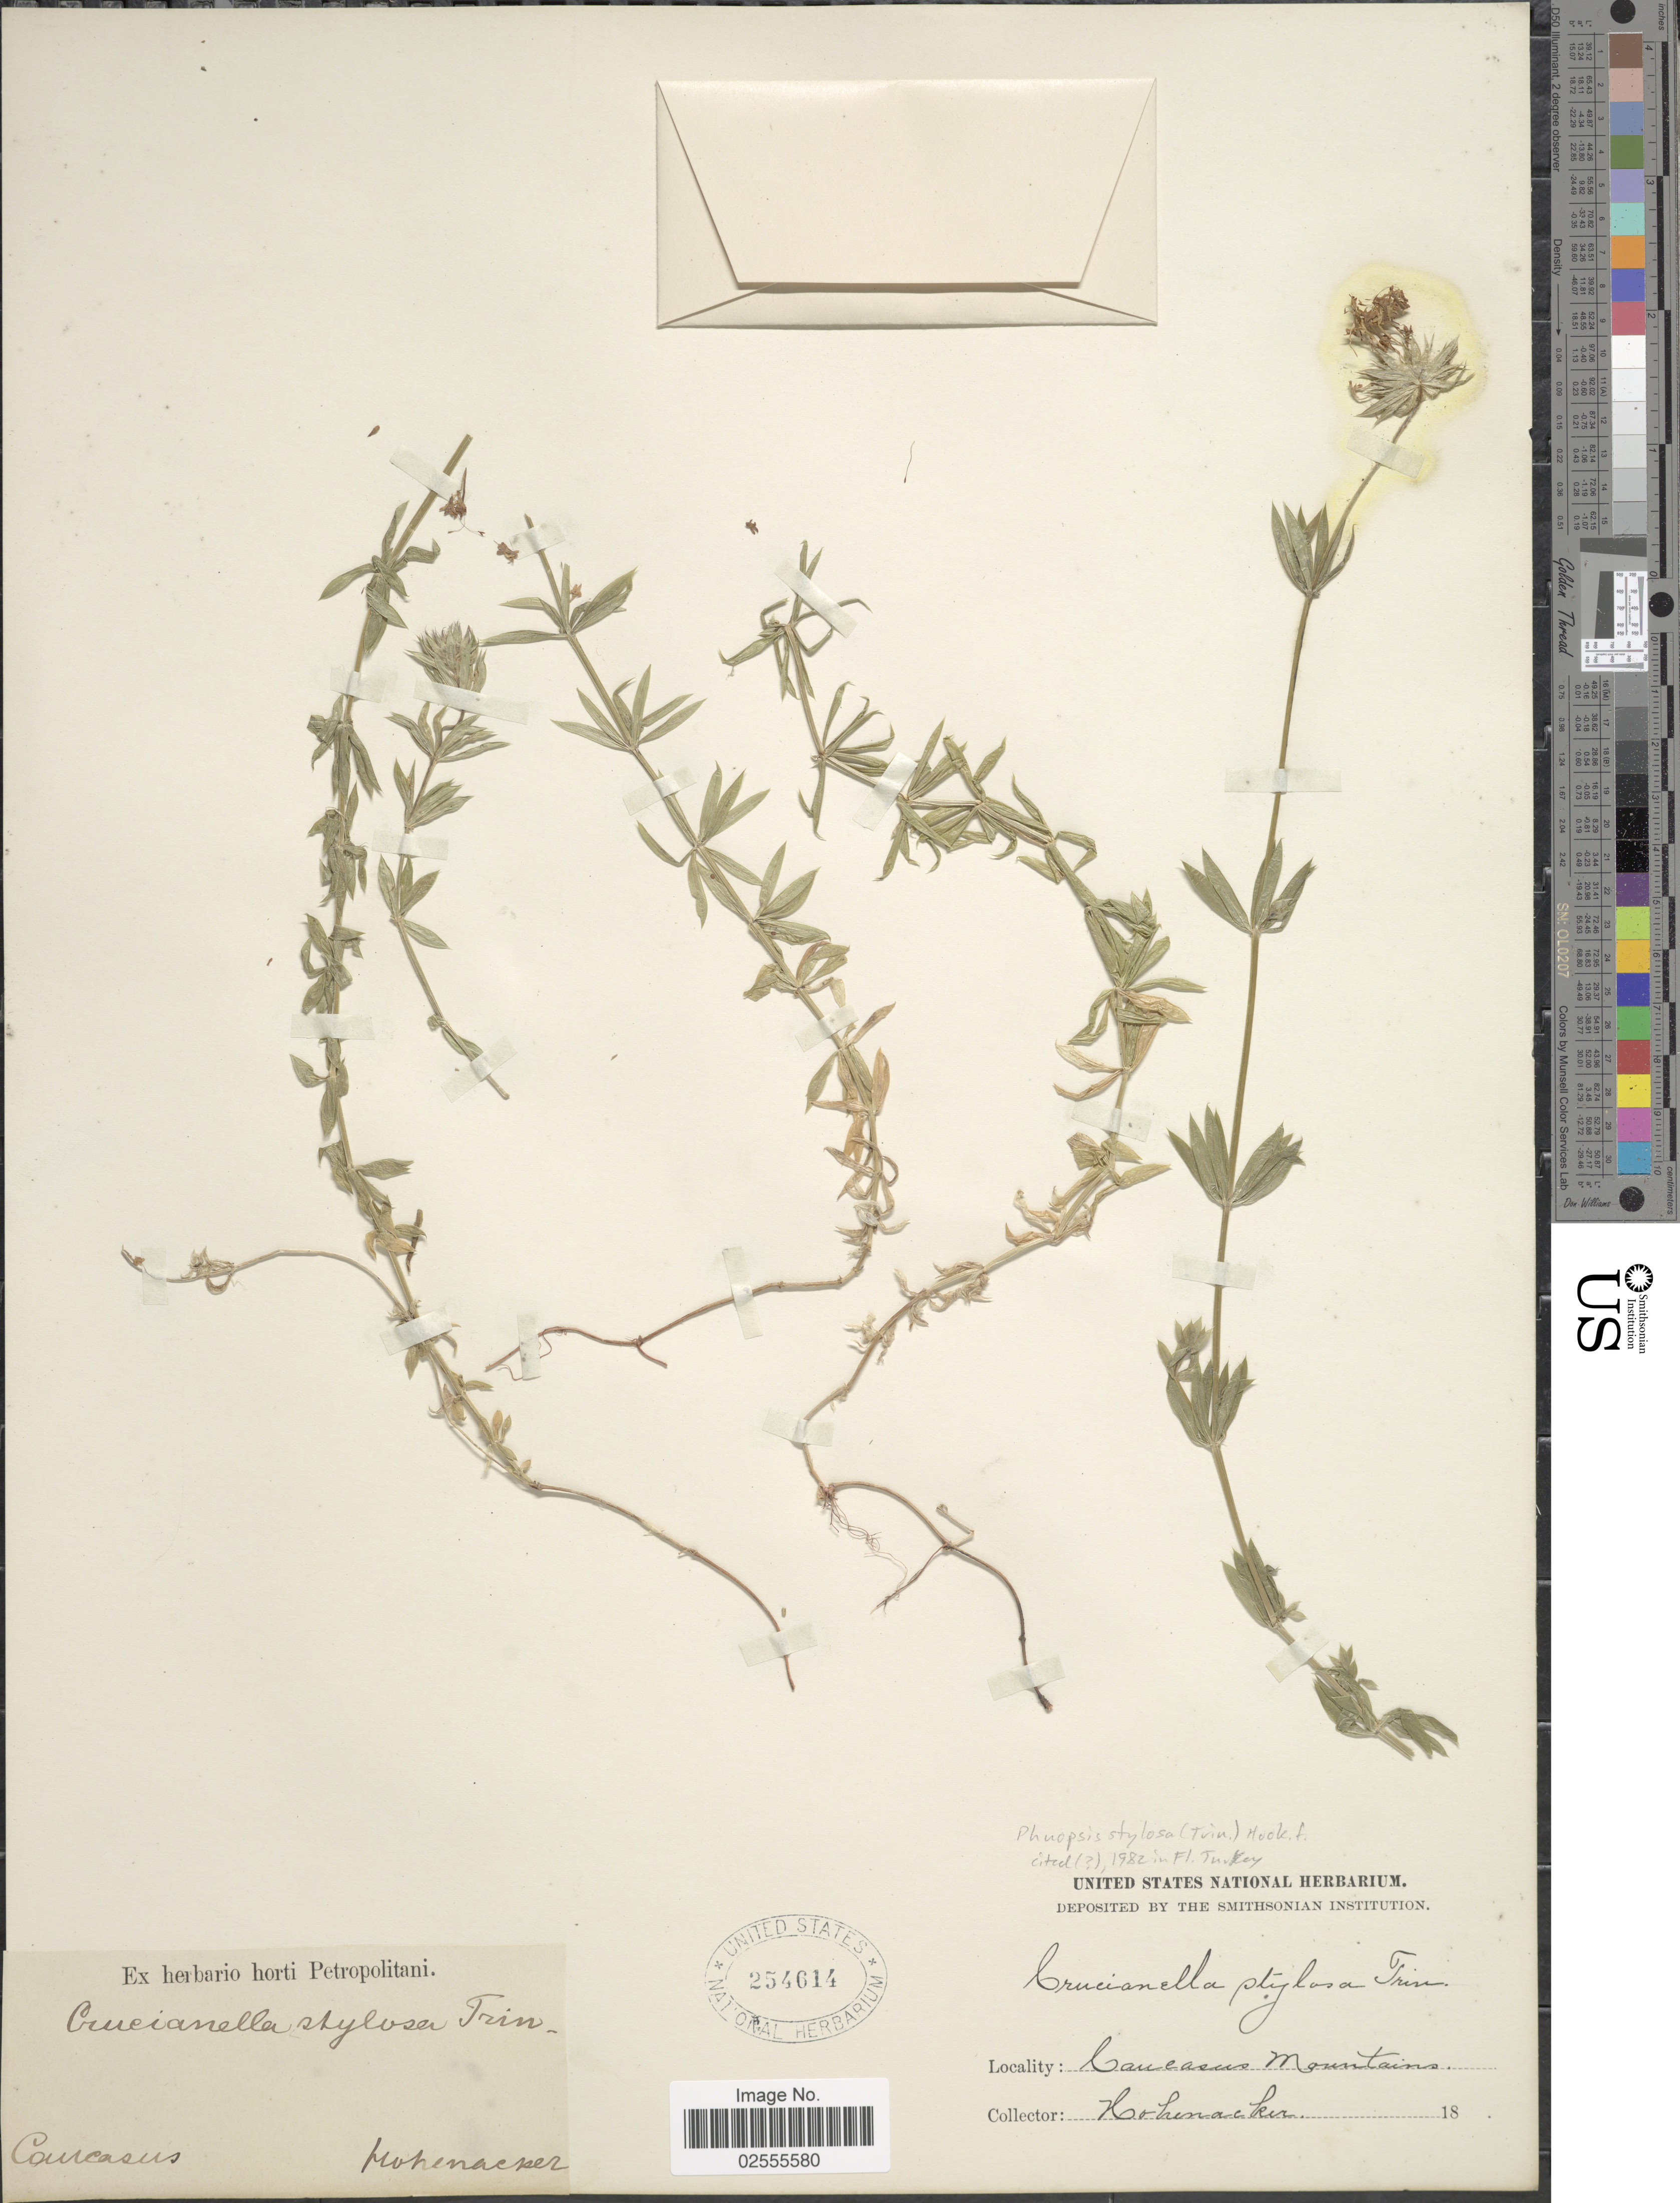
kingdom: Plantae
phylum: Tracheophyta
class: Magnoliopsida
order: Gentianales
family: Rubiaceae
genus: Phuopsis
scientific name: Phuopsis stylosa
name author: (Trin.) Hook. f. ex B.D. Jacks.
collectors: Hohenacker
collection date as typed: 18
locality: Caucasus, Caucasus Mountains.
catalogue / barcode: US 254614